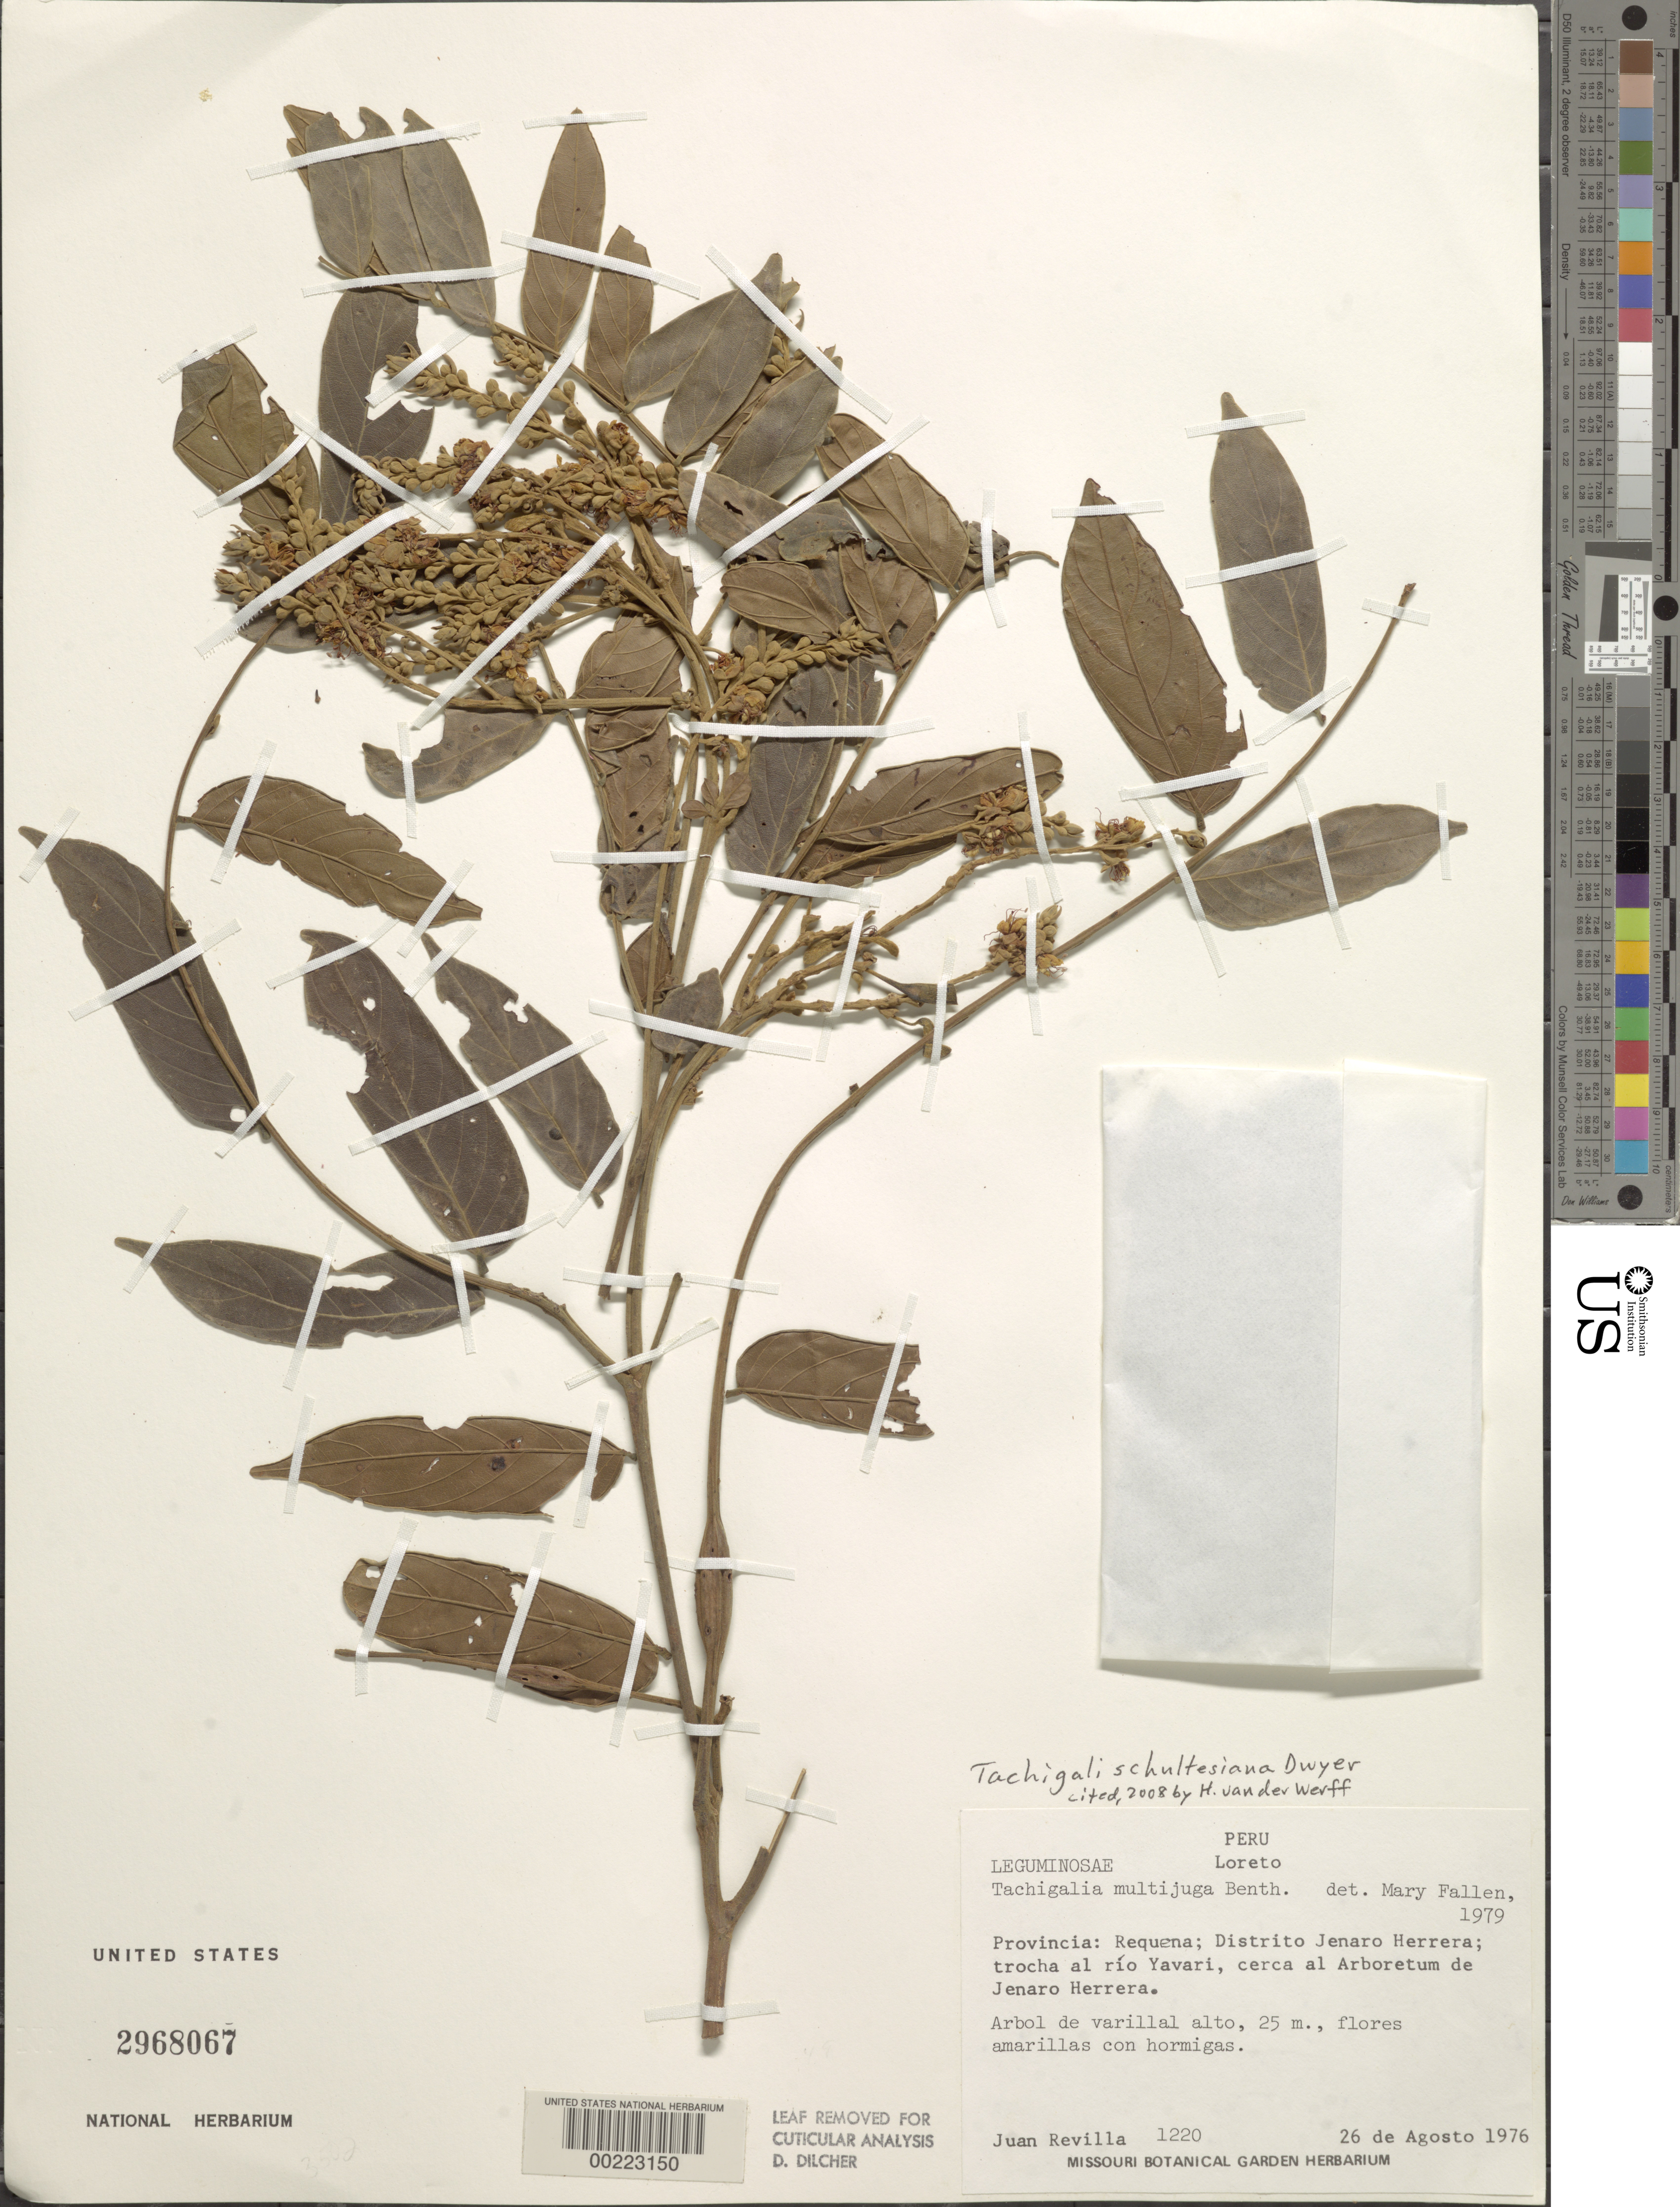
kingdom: Plantae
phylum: Tracheophyta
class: Magnoliopsida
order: Fabales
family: Fabaceae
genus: Tachigali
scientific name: Tachigali schultesiana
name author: Dwyer in R.E. Schult.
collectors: J. Revilla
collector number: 1220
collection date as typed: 26 Aug 1976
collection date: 1976-08-26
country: Peru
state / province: Loreto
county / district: Requena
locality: Trail to rio yavari, near the arboretum de jenaro herrera; jenaro herrera dist.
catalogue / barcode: US 2968067